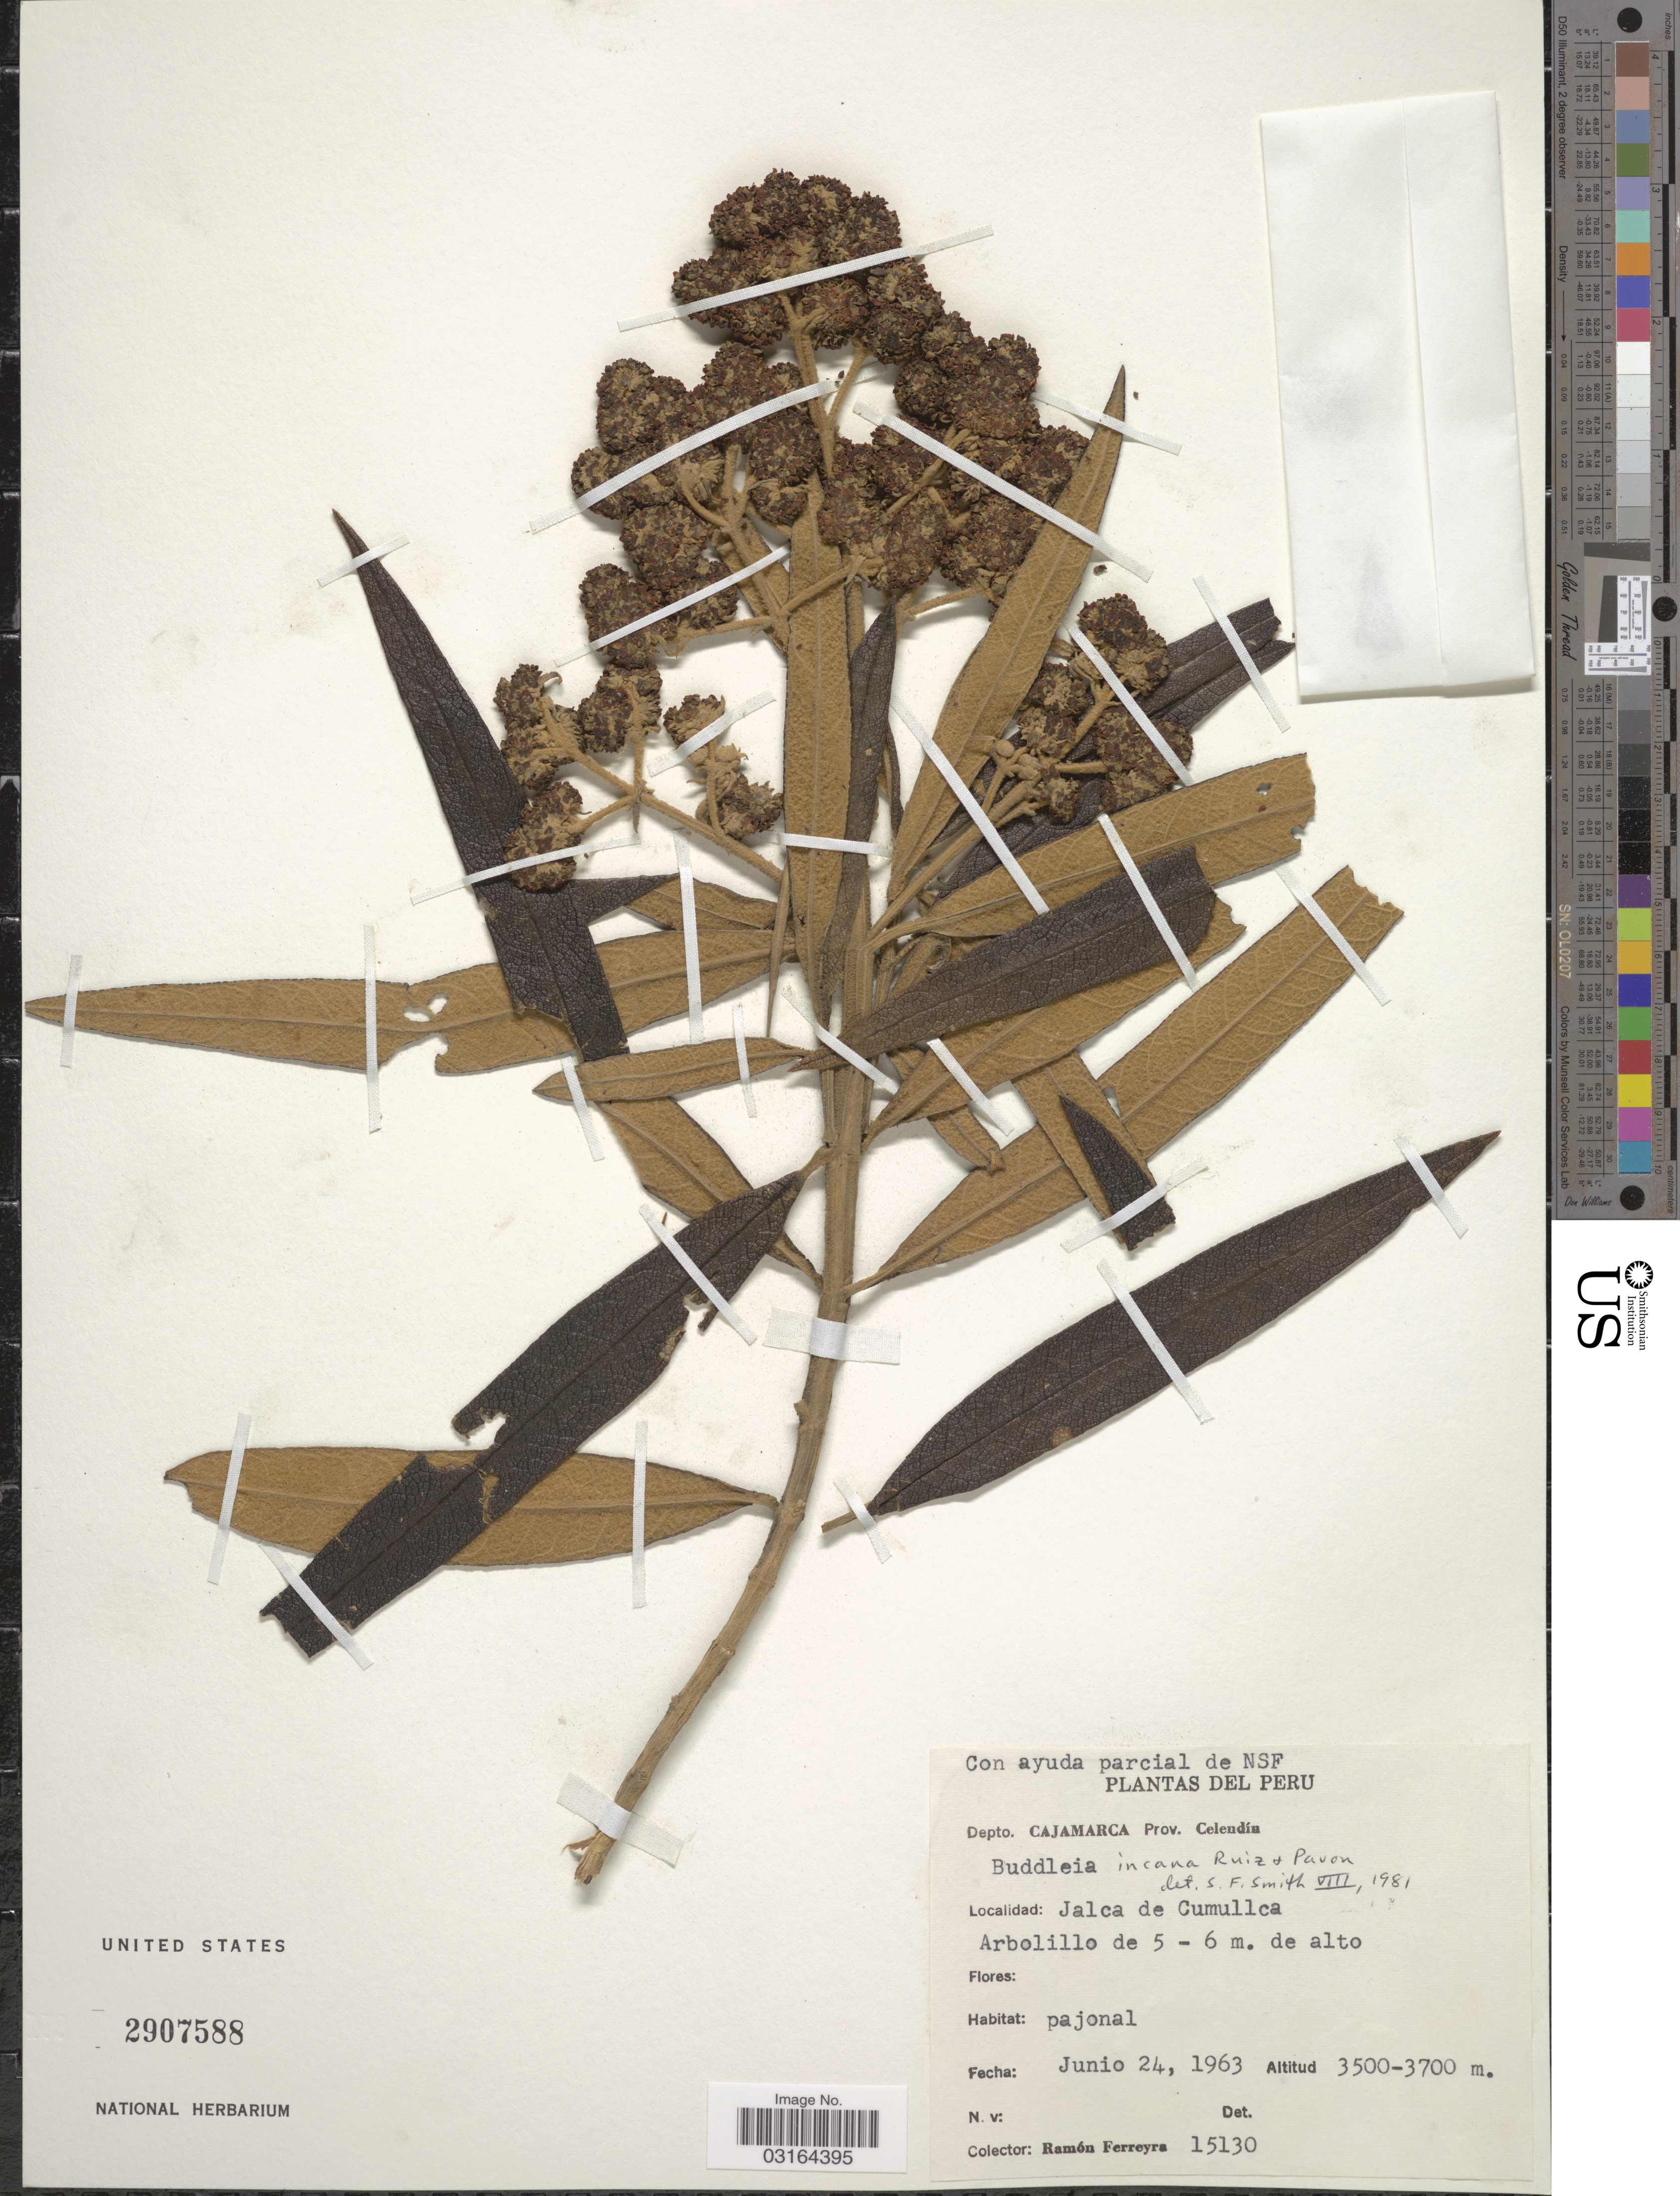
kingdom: Plantae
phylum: Tracheophyta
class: Magnoliopsida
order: Lamiales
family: Scrophulariaceae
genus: Buddleja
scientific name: Buddleja incana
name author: Ruiz & Pav.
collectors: R. A. Ferreyra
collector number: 15130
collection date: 1963-06-24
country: Peru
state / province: Cajamarca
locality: Depto. Cajamarca, Prov. Celendí, Jalca de Cumullca.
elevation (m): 3500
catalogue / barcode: US 2907588